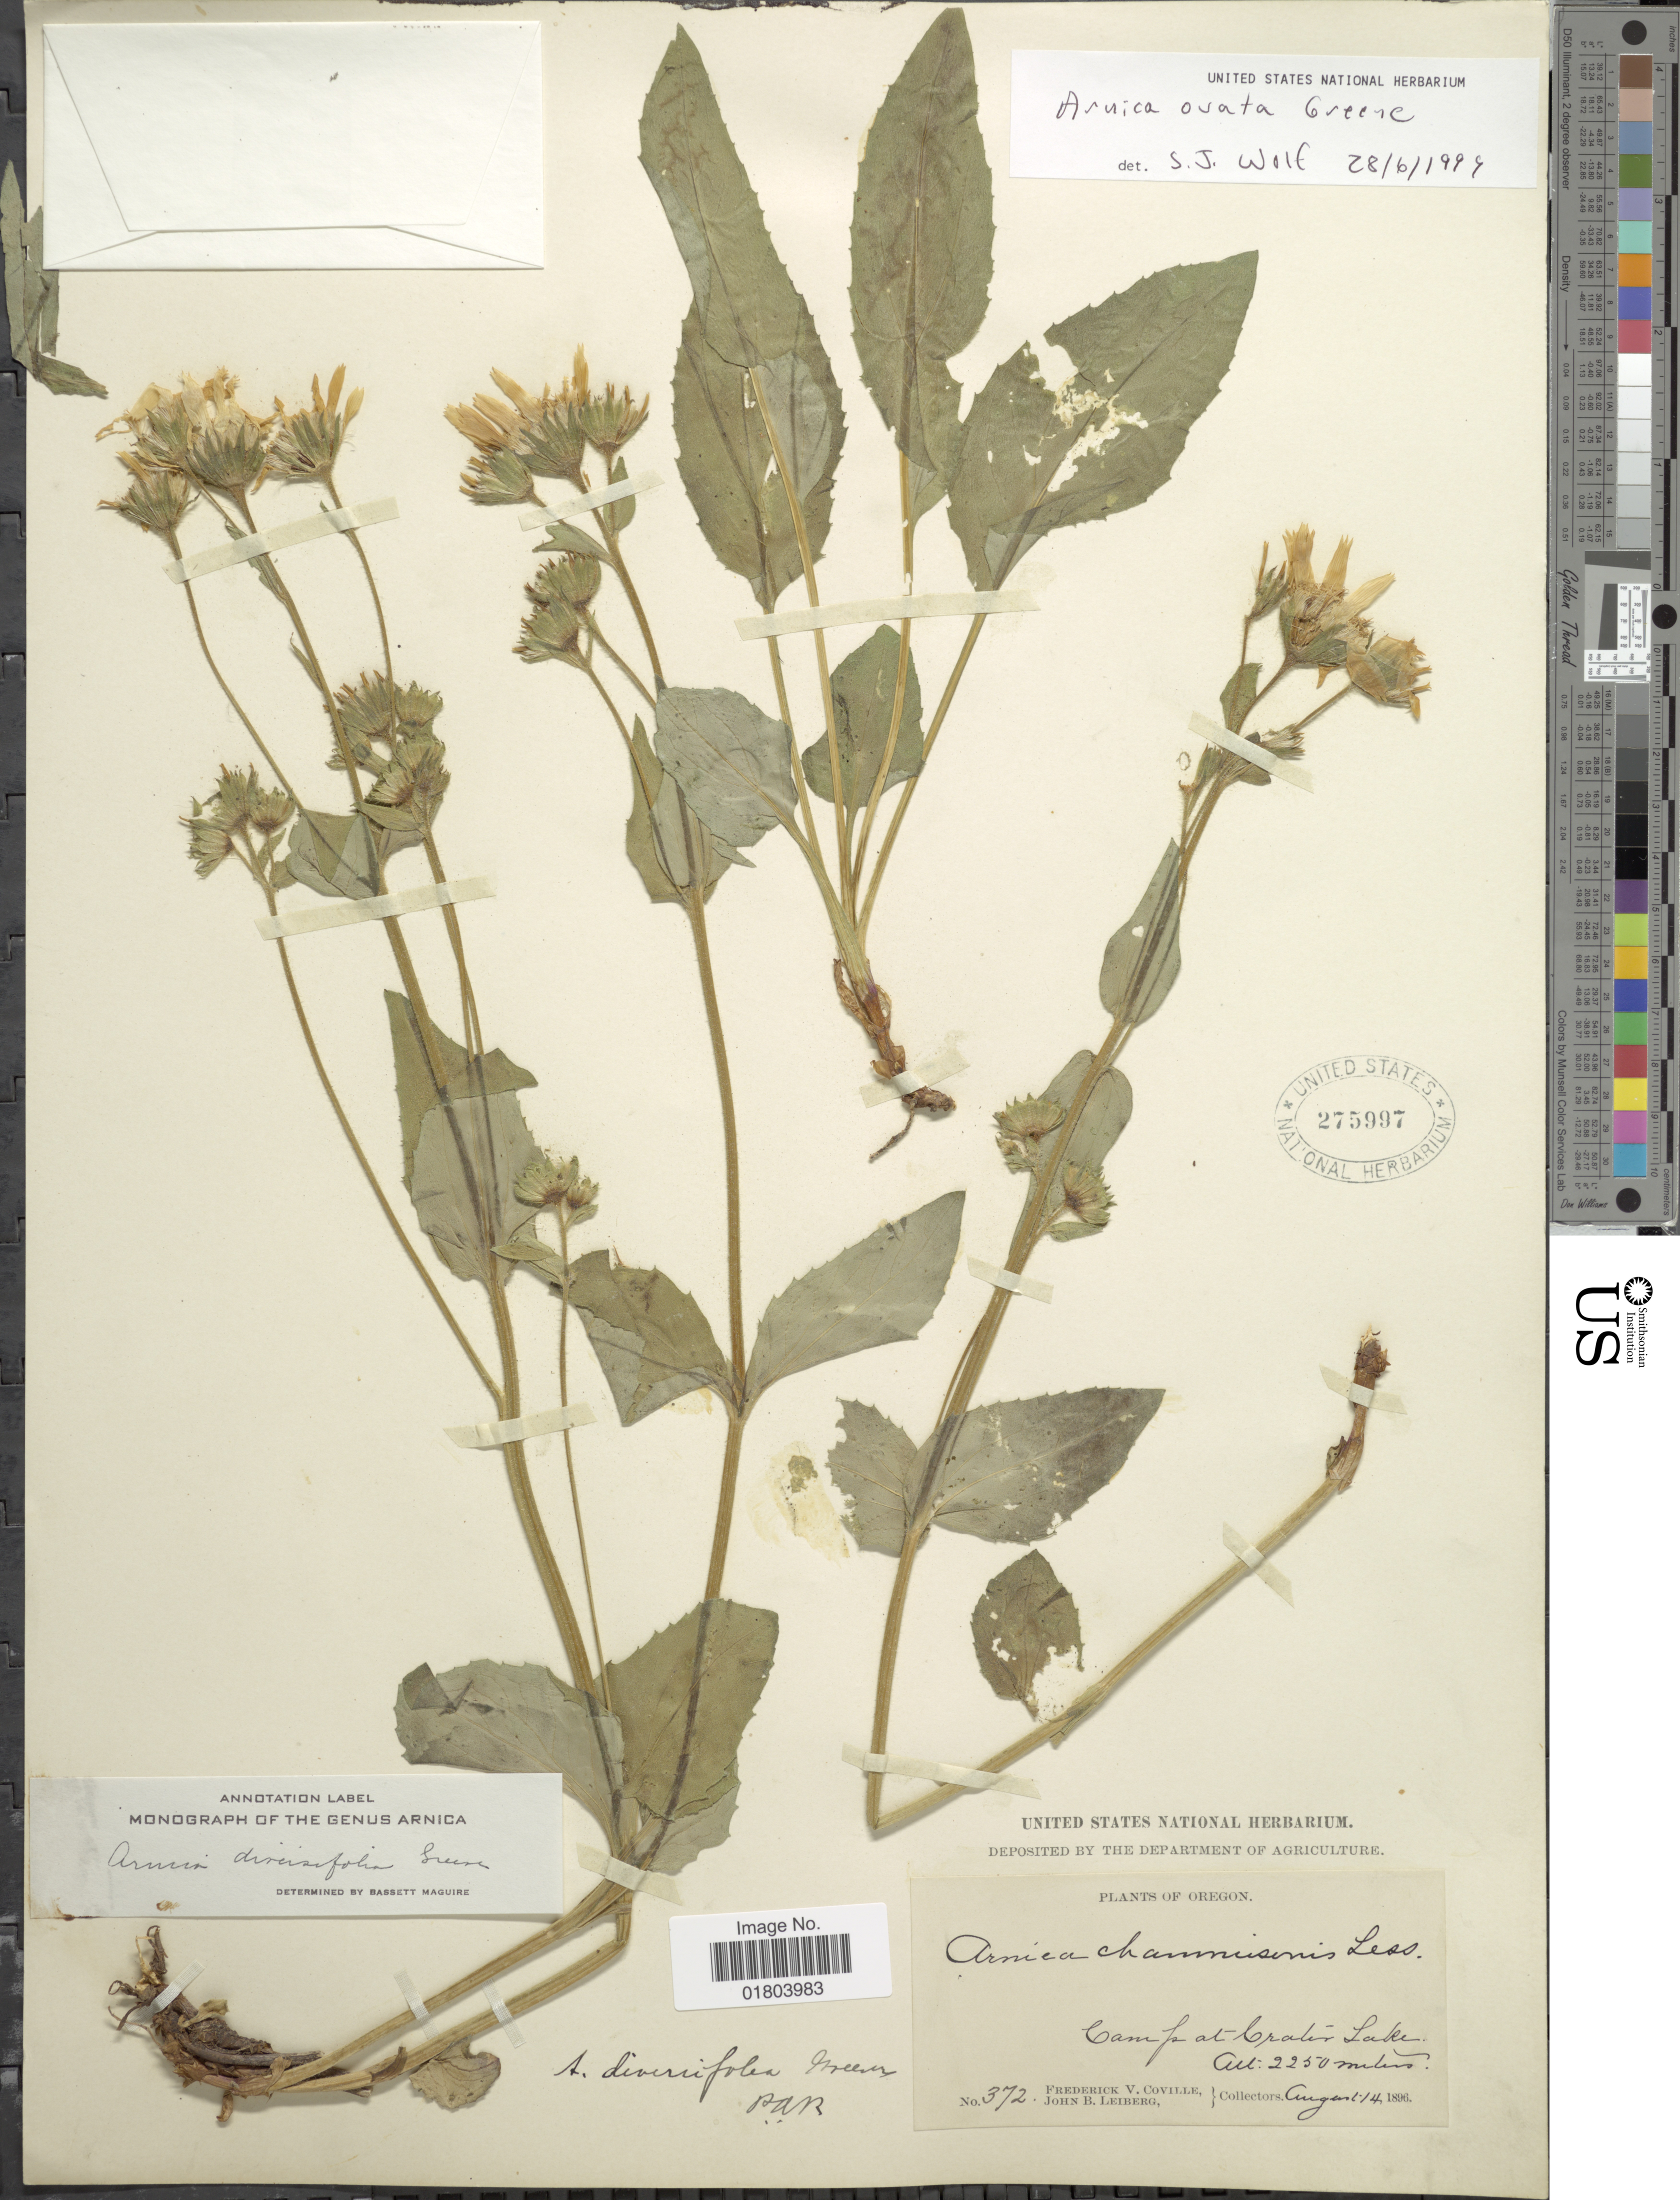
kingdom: Plantae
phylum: Tracheophyta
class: Magnoliopsida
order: Asterales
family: Asteraceae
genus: Arnica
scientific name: Arnica ovata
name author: Greene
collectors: F. V. Coville & J. Leiberg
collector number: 372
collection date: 1896-08-14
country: United States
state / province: Oregon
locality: Camp at Crater Lake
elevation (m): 2250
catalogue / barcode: US 275997